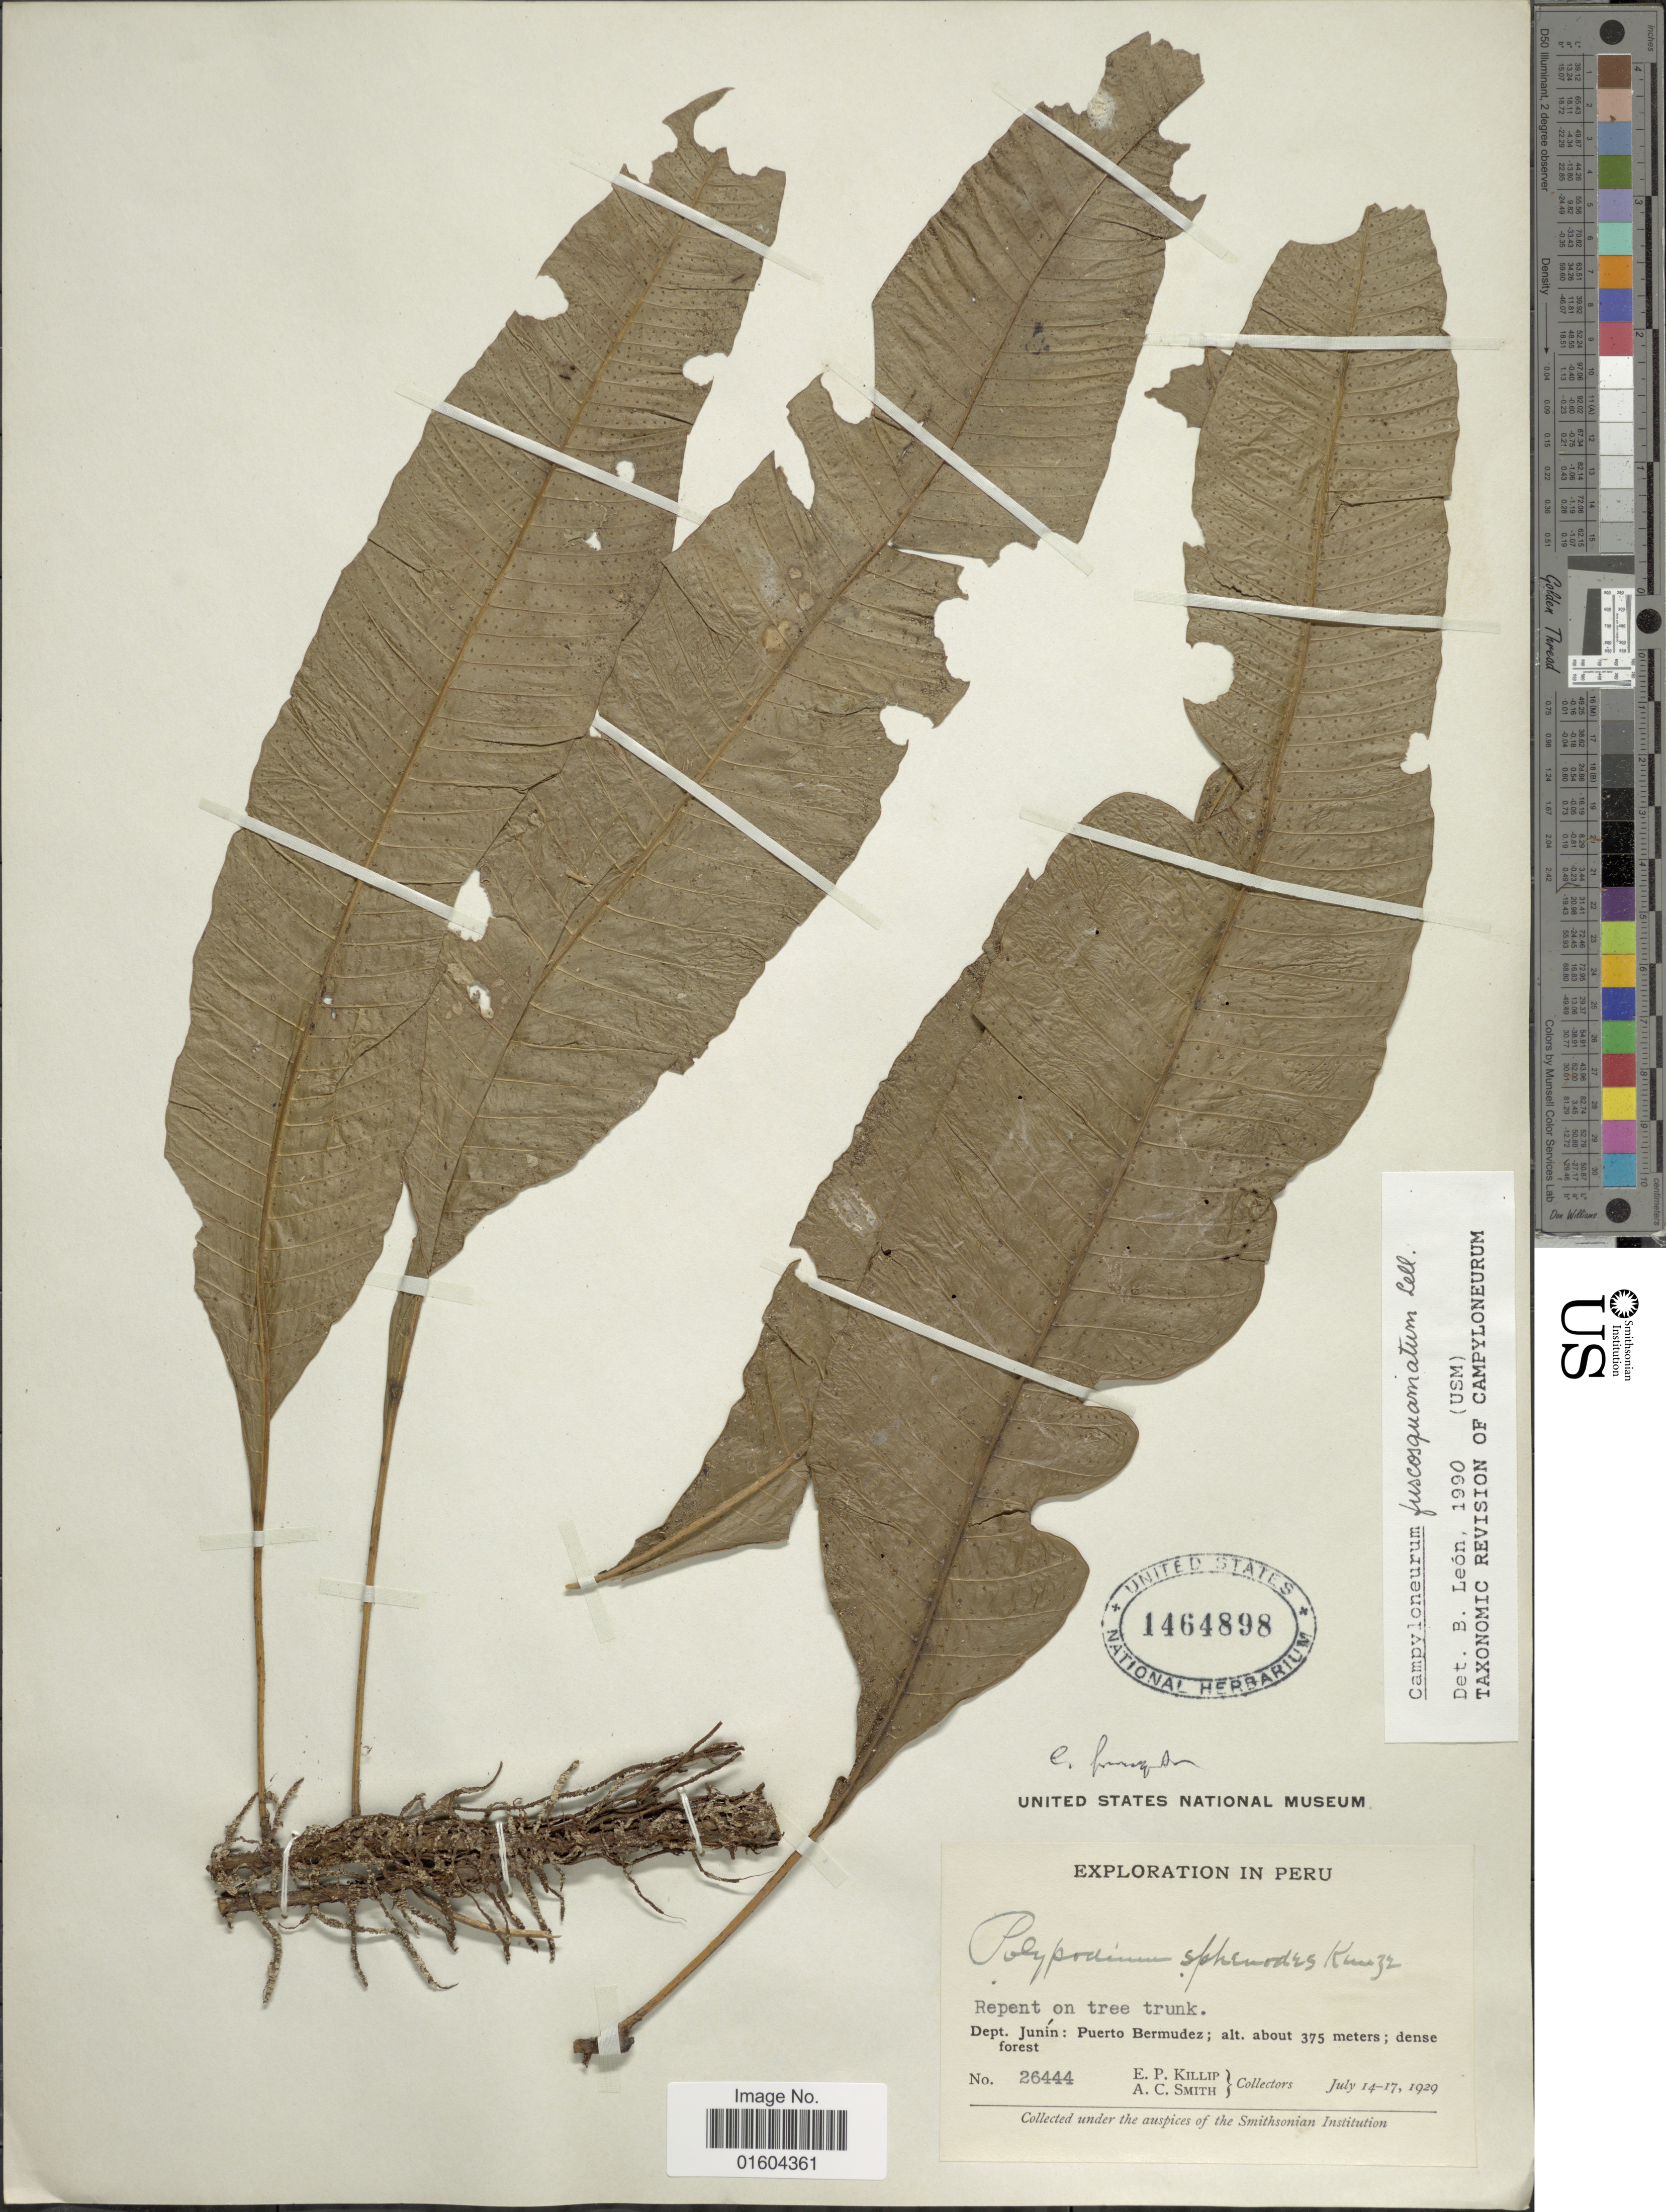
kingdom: Plantae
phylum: Tracheophyta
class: Polypodiopsida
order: Polypodiales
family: Polypodiaceae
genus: Campyloneurum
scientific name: Campyloneurum fuscosquamatum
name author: Lellinger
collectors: E. P. Killip & A. C. Smith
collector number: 26444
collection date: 1929-07-14/1929-07-17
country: Peru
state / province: Junín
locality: Dept. Junin: Puerto Bermudez.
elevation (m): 375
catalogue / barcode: US 1464898